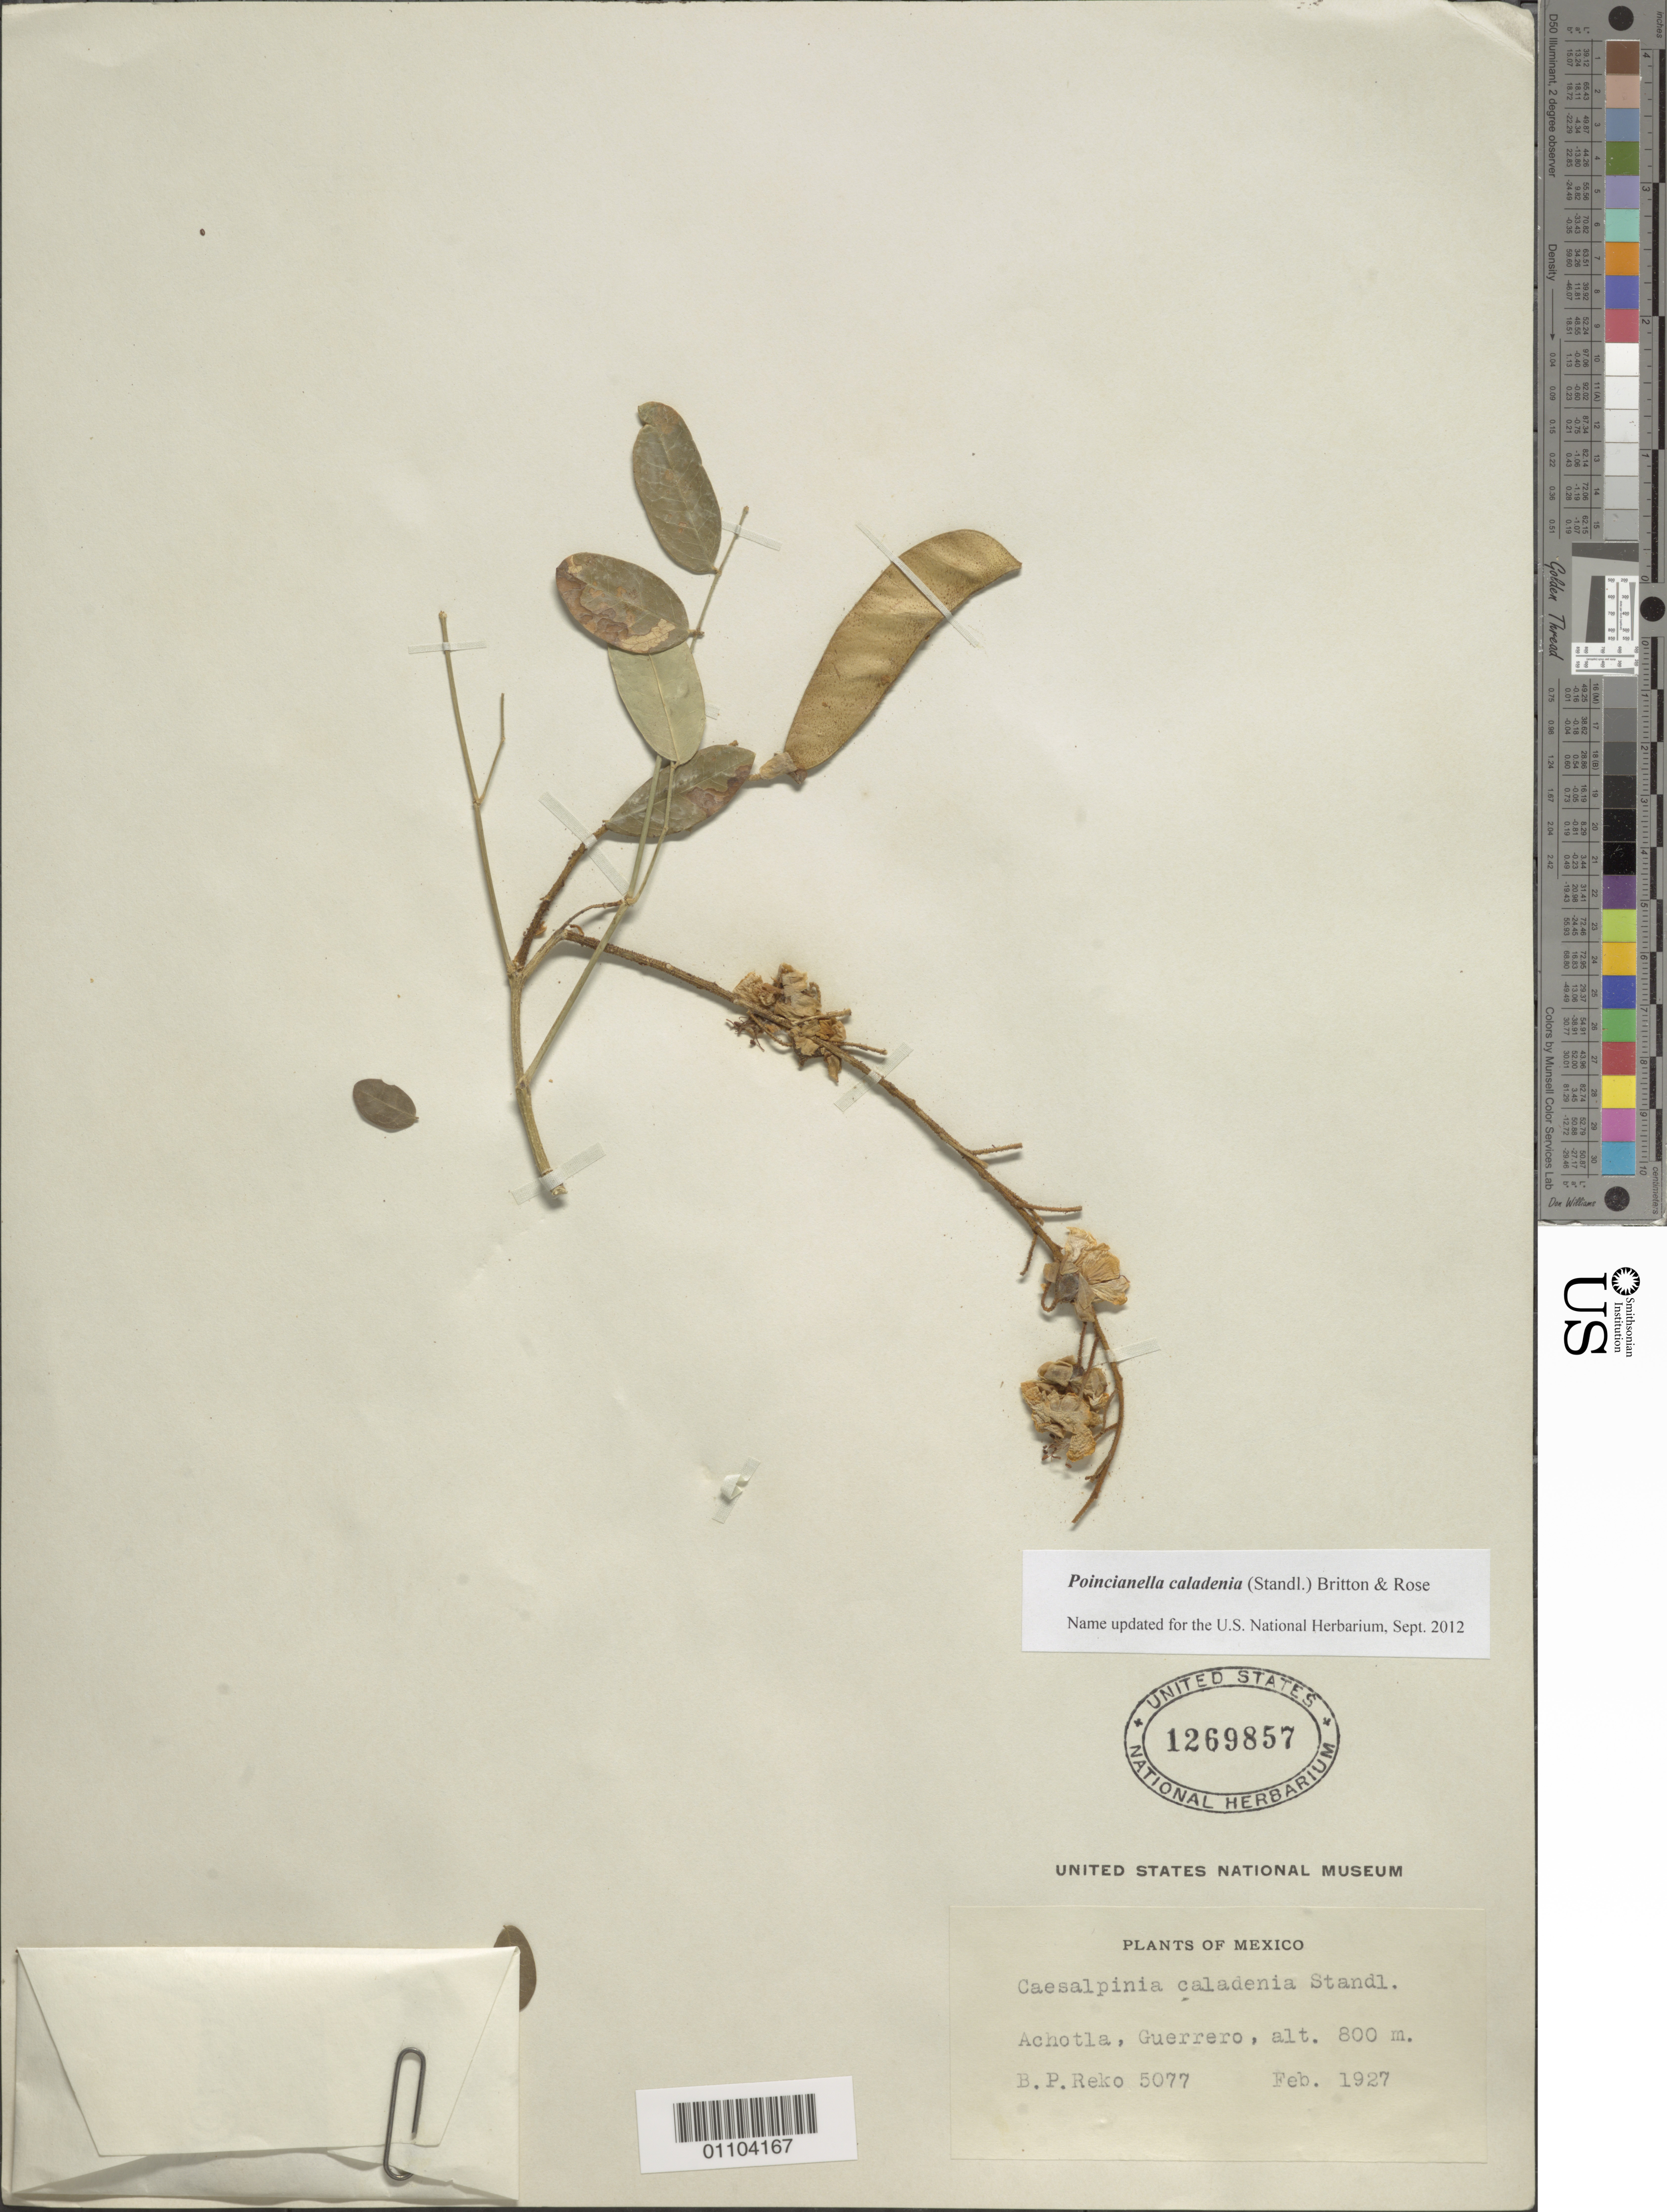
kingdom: Plantae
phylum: Tracheophyta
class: Magnoliopsida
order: Fabales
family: Fabaceae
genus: Erythrostemon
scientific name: Erythrostemon caladenia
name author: (Standl.) Gagnon & G.P. Lewis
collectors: G. B. Hinton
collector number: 5077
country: Mexico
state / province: Michoácan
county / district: Coalcomán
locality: Huizontla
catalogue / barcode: US 1269857